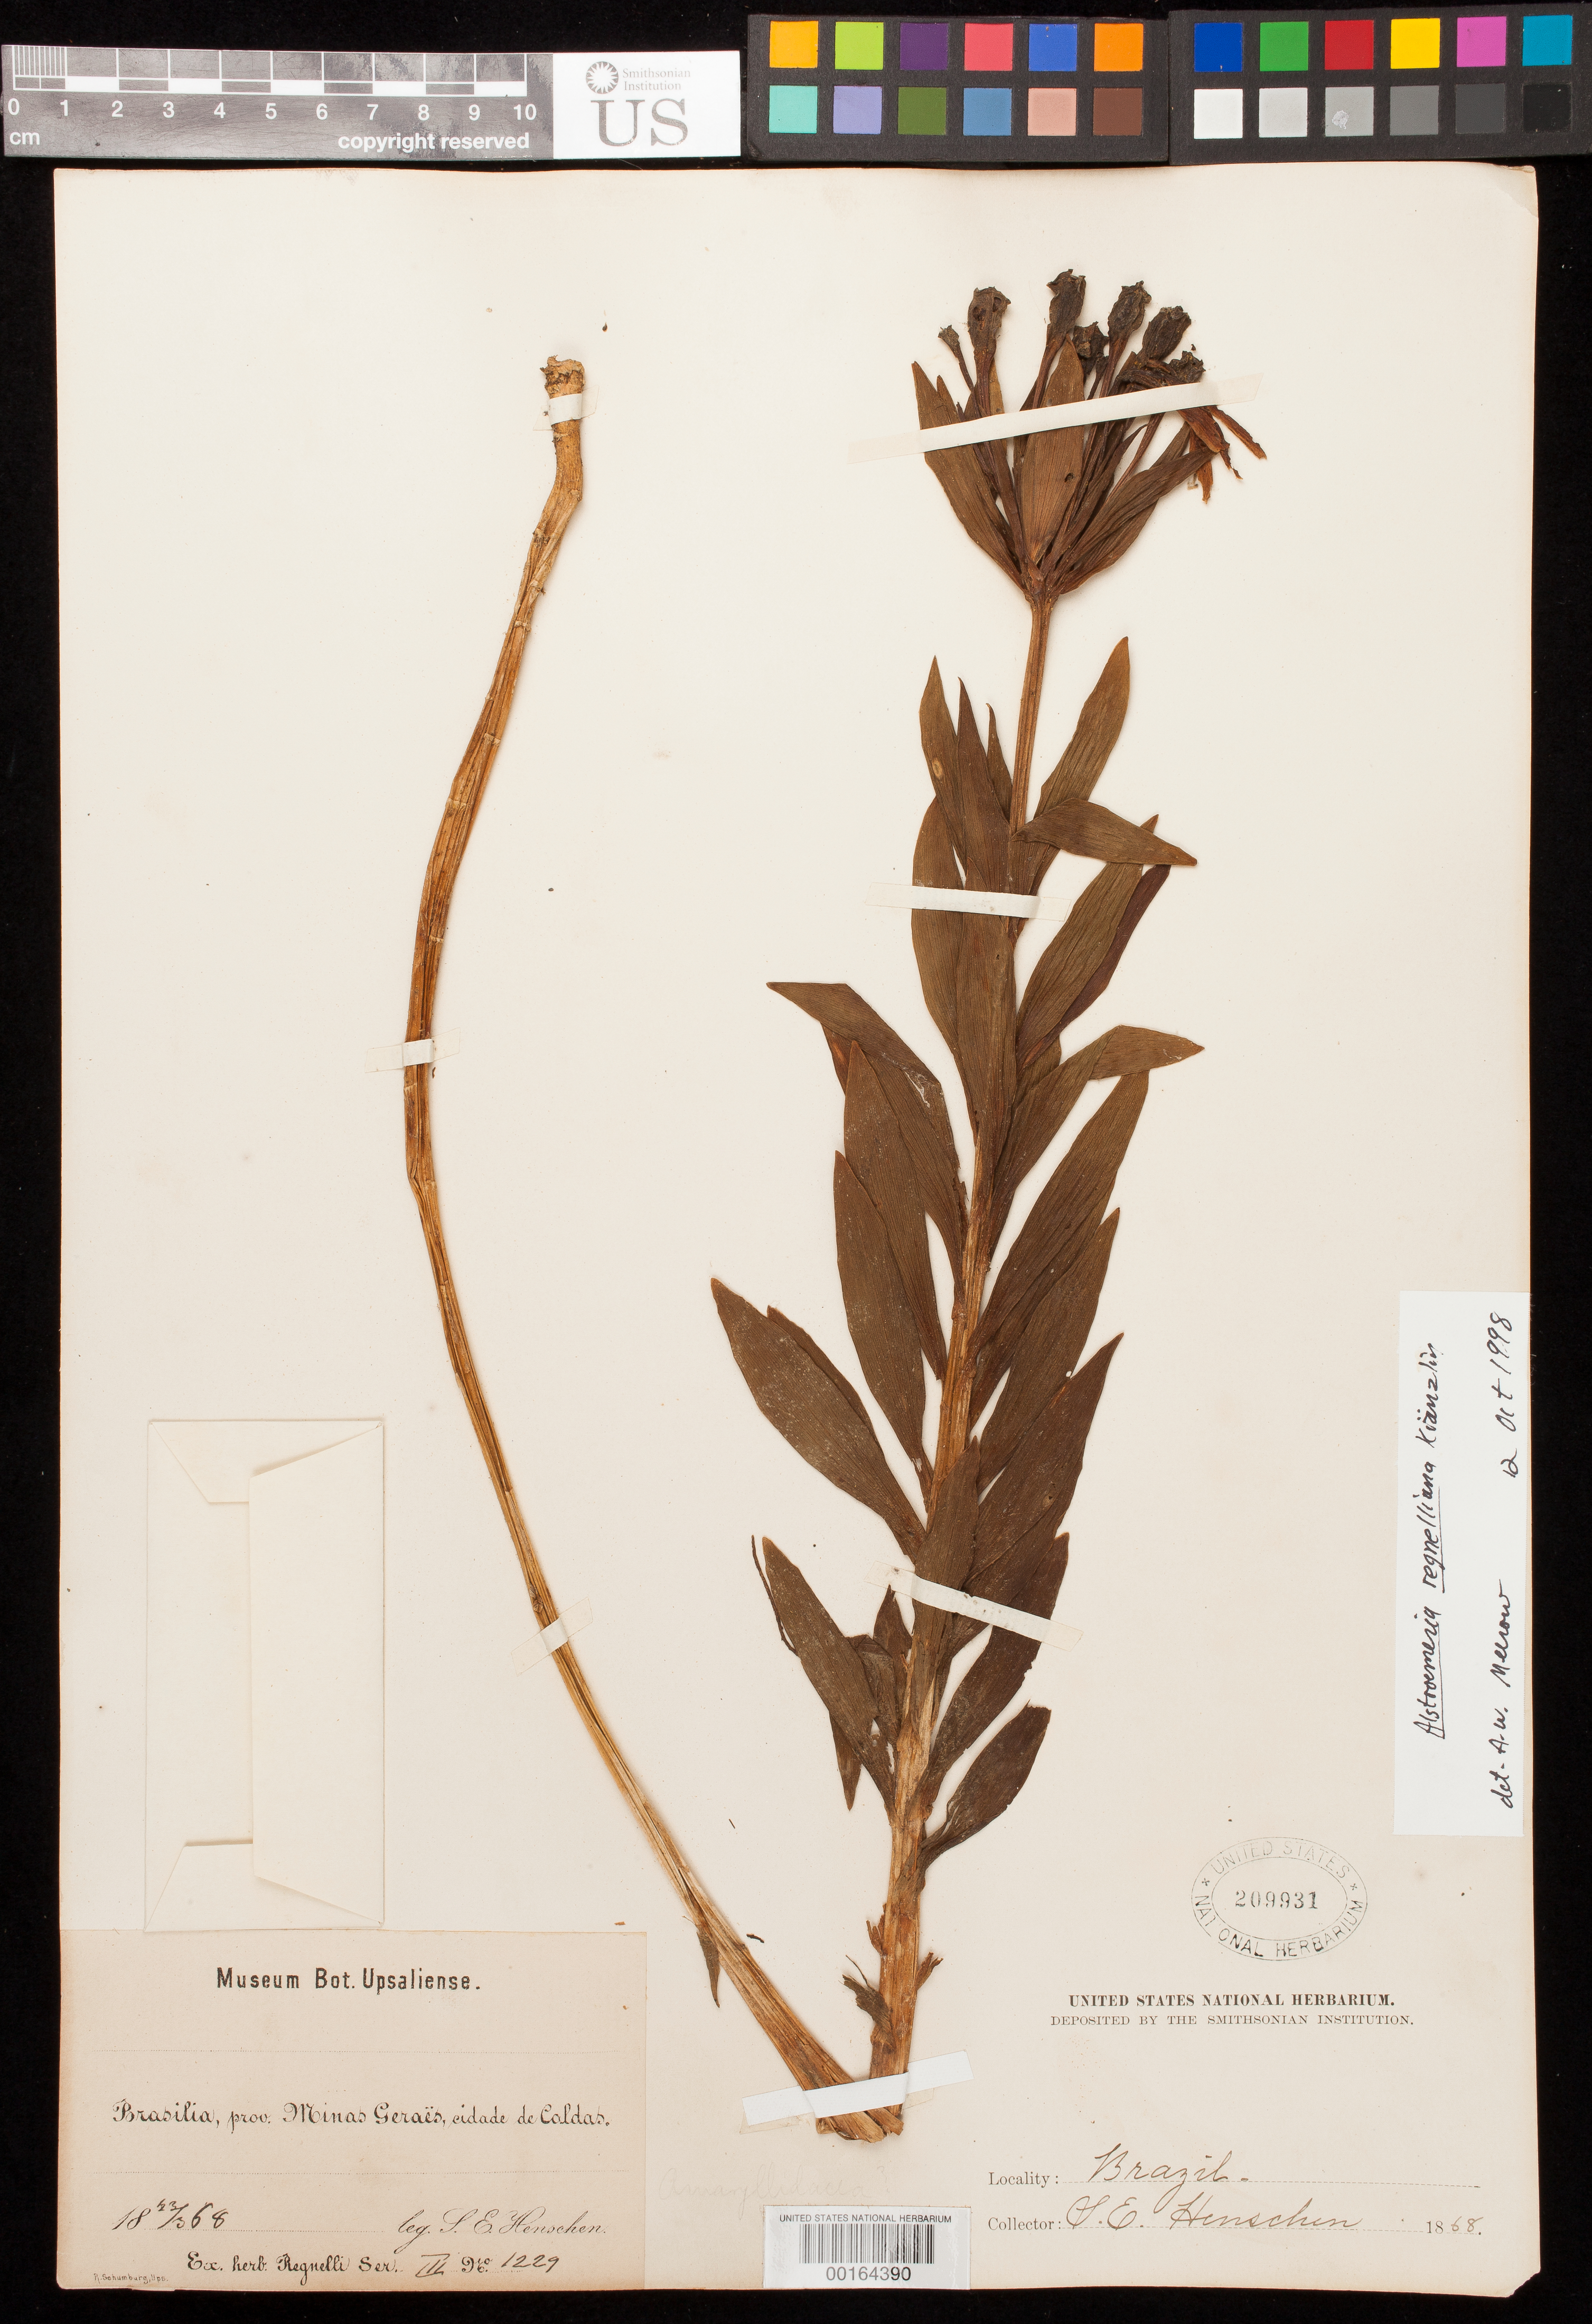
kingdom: Plantae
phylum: Tracheophyta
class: Liliopsida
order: Liliales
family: Alstroemeriaceae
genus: Alstroemeria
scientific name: Alstroemeria regnelliana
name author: Kraenzl.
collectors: S. E. Henschen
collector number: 1229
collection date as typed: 23 Mar 1868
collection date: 1868-03-23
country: Brazil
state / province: Minas Gerais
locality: Caldos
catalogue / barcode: US 209931